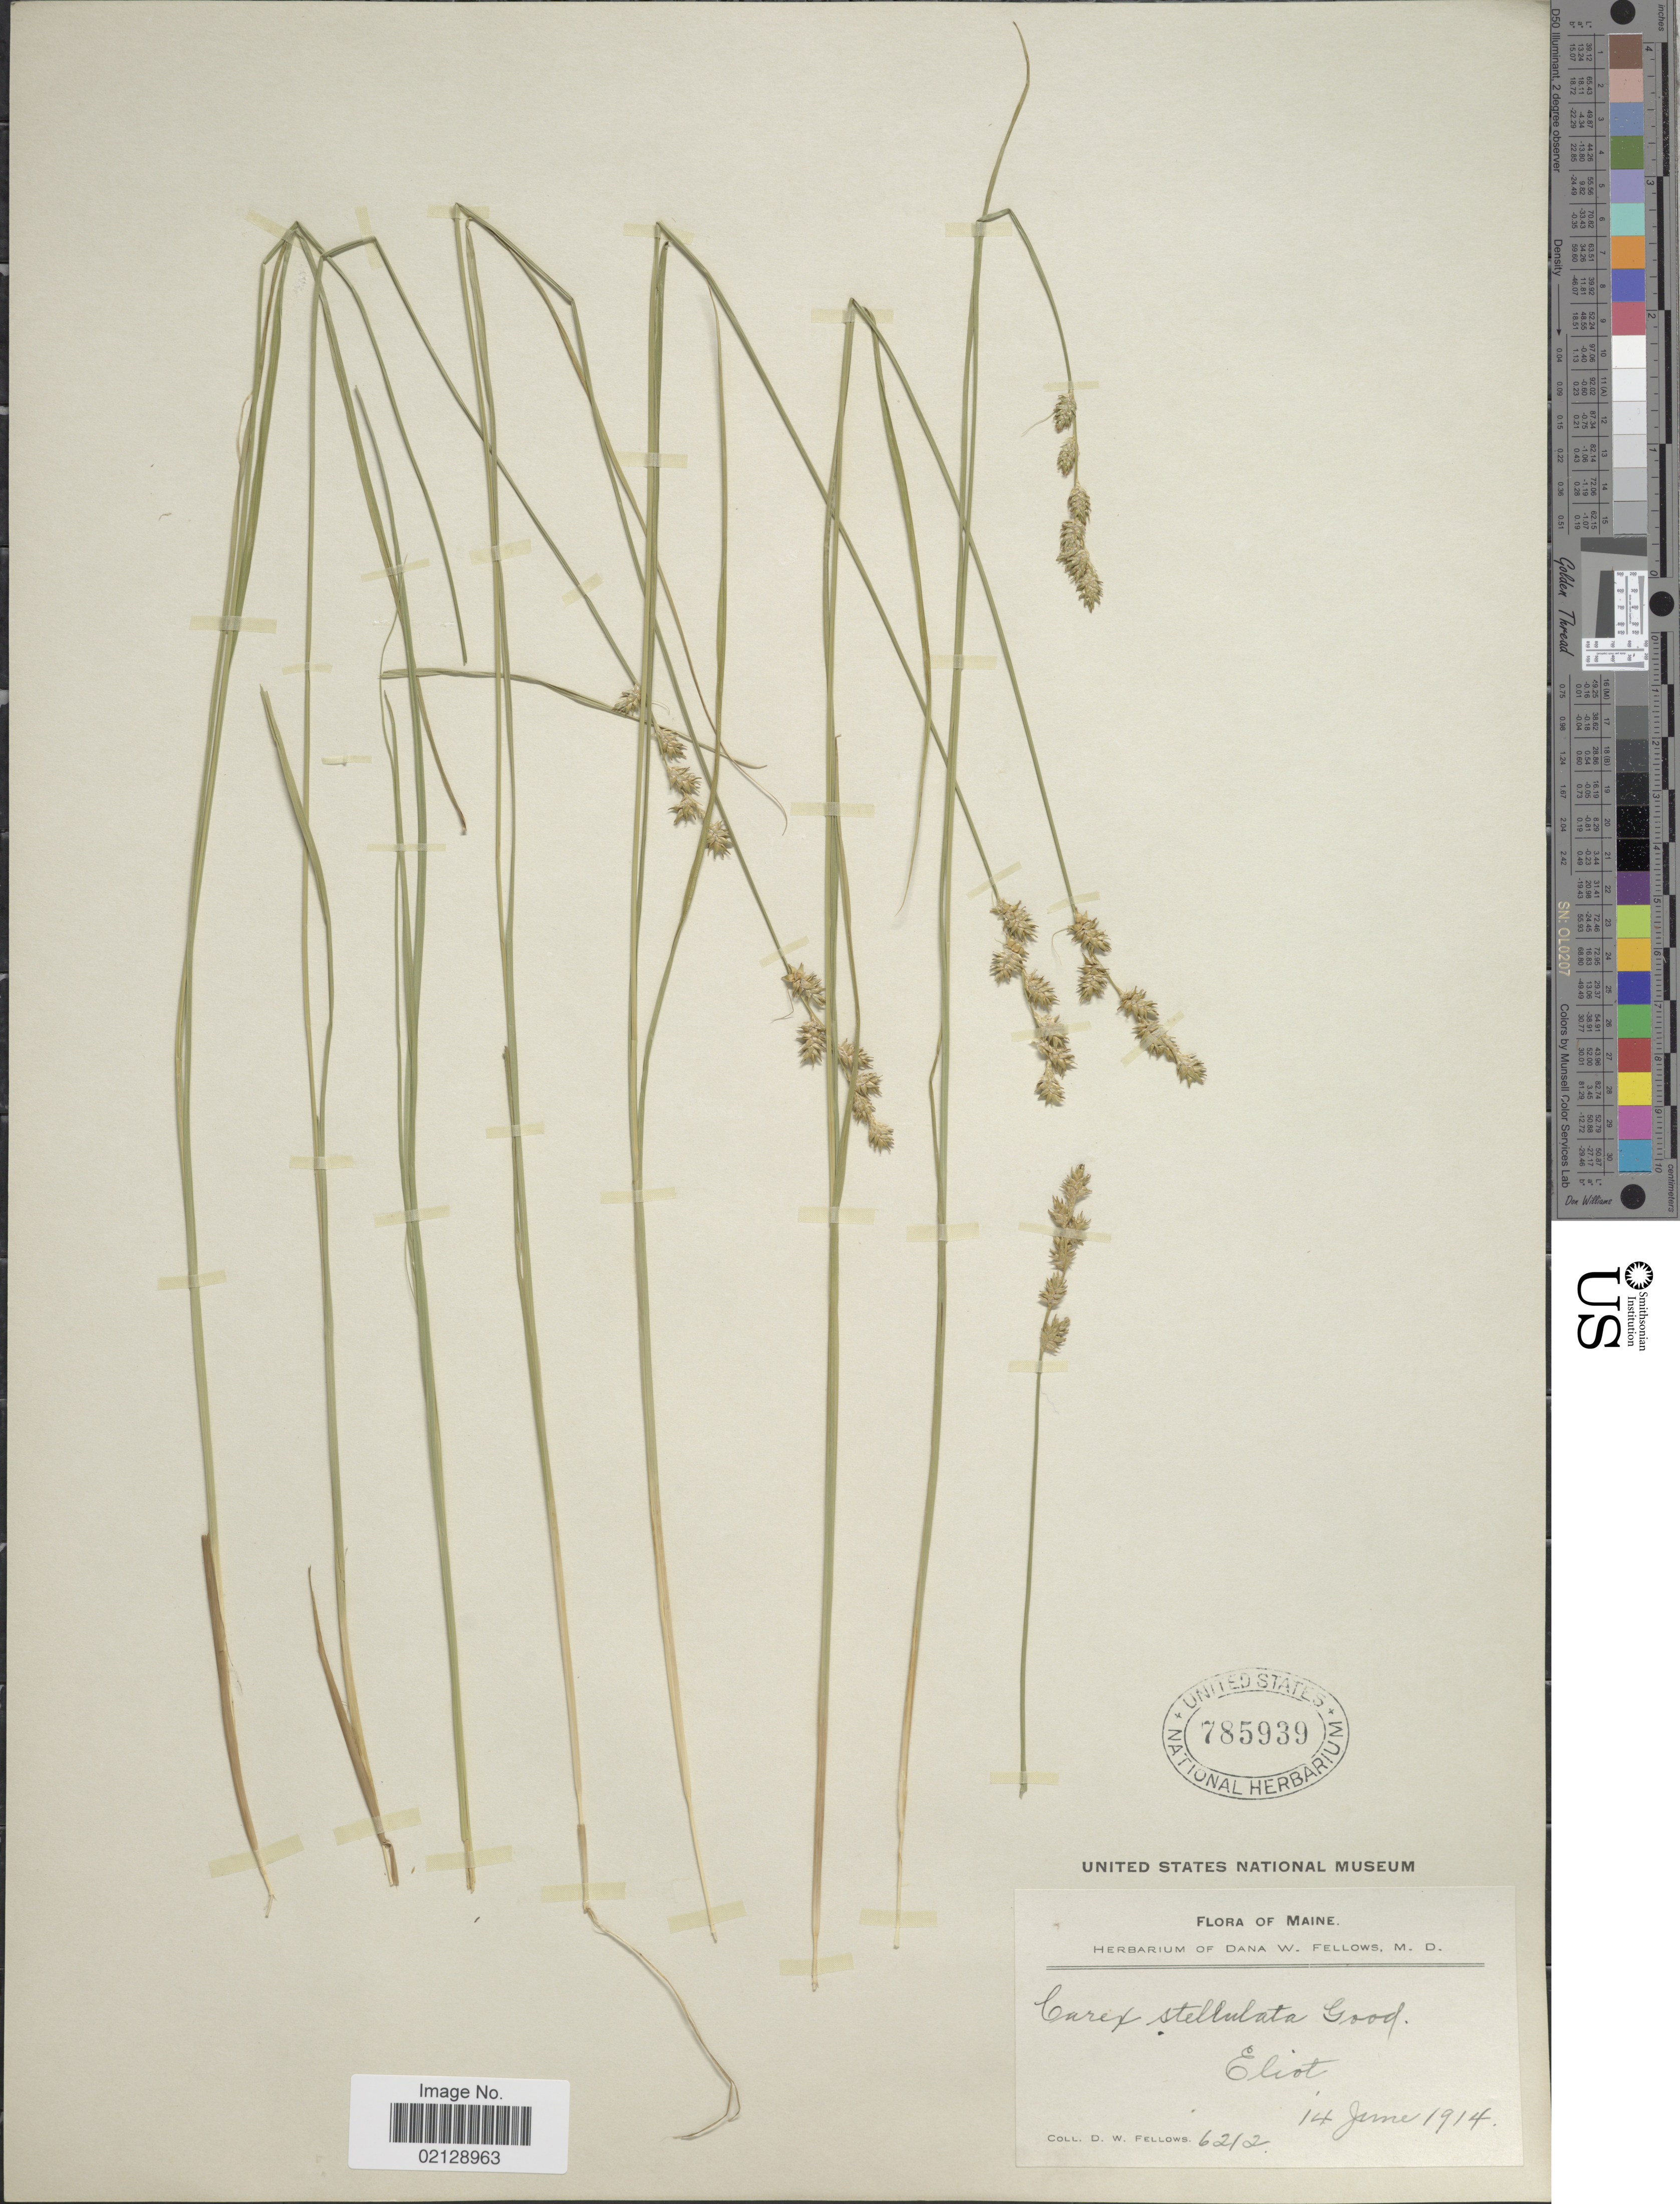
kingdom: Plantae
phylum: Tracheophyta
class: Liliopsida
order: Poales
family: Cyperaceae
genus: Carex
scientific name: Carex echinata subsp. echinata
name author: Murray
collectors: D. W. Fellows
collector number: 6212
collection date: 1914-06-14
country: United States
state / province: Maine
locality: Eliot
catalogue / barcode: US 785939